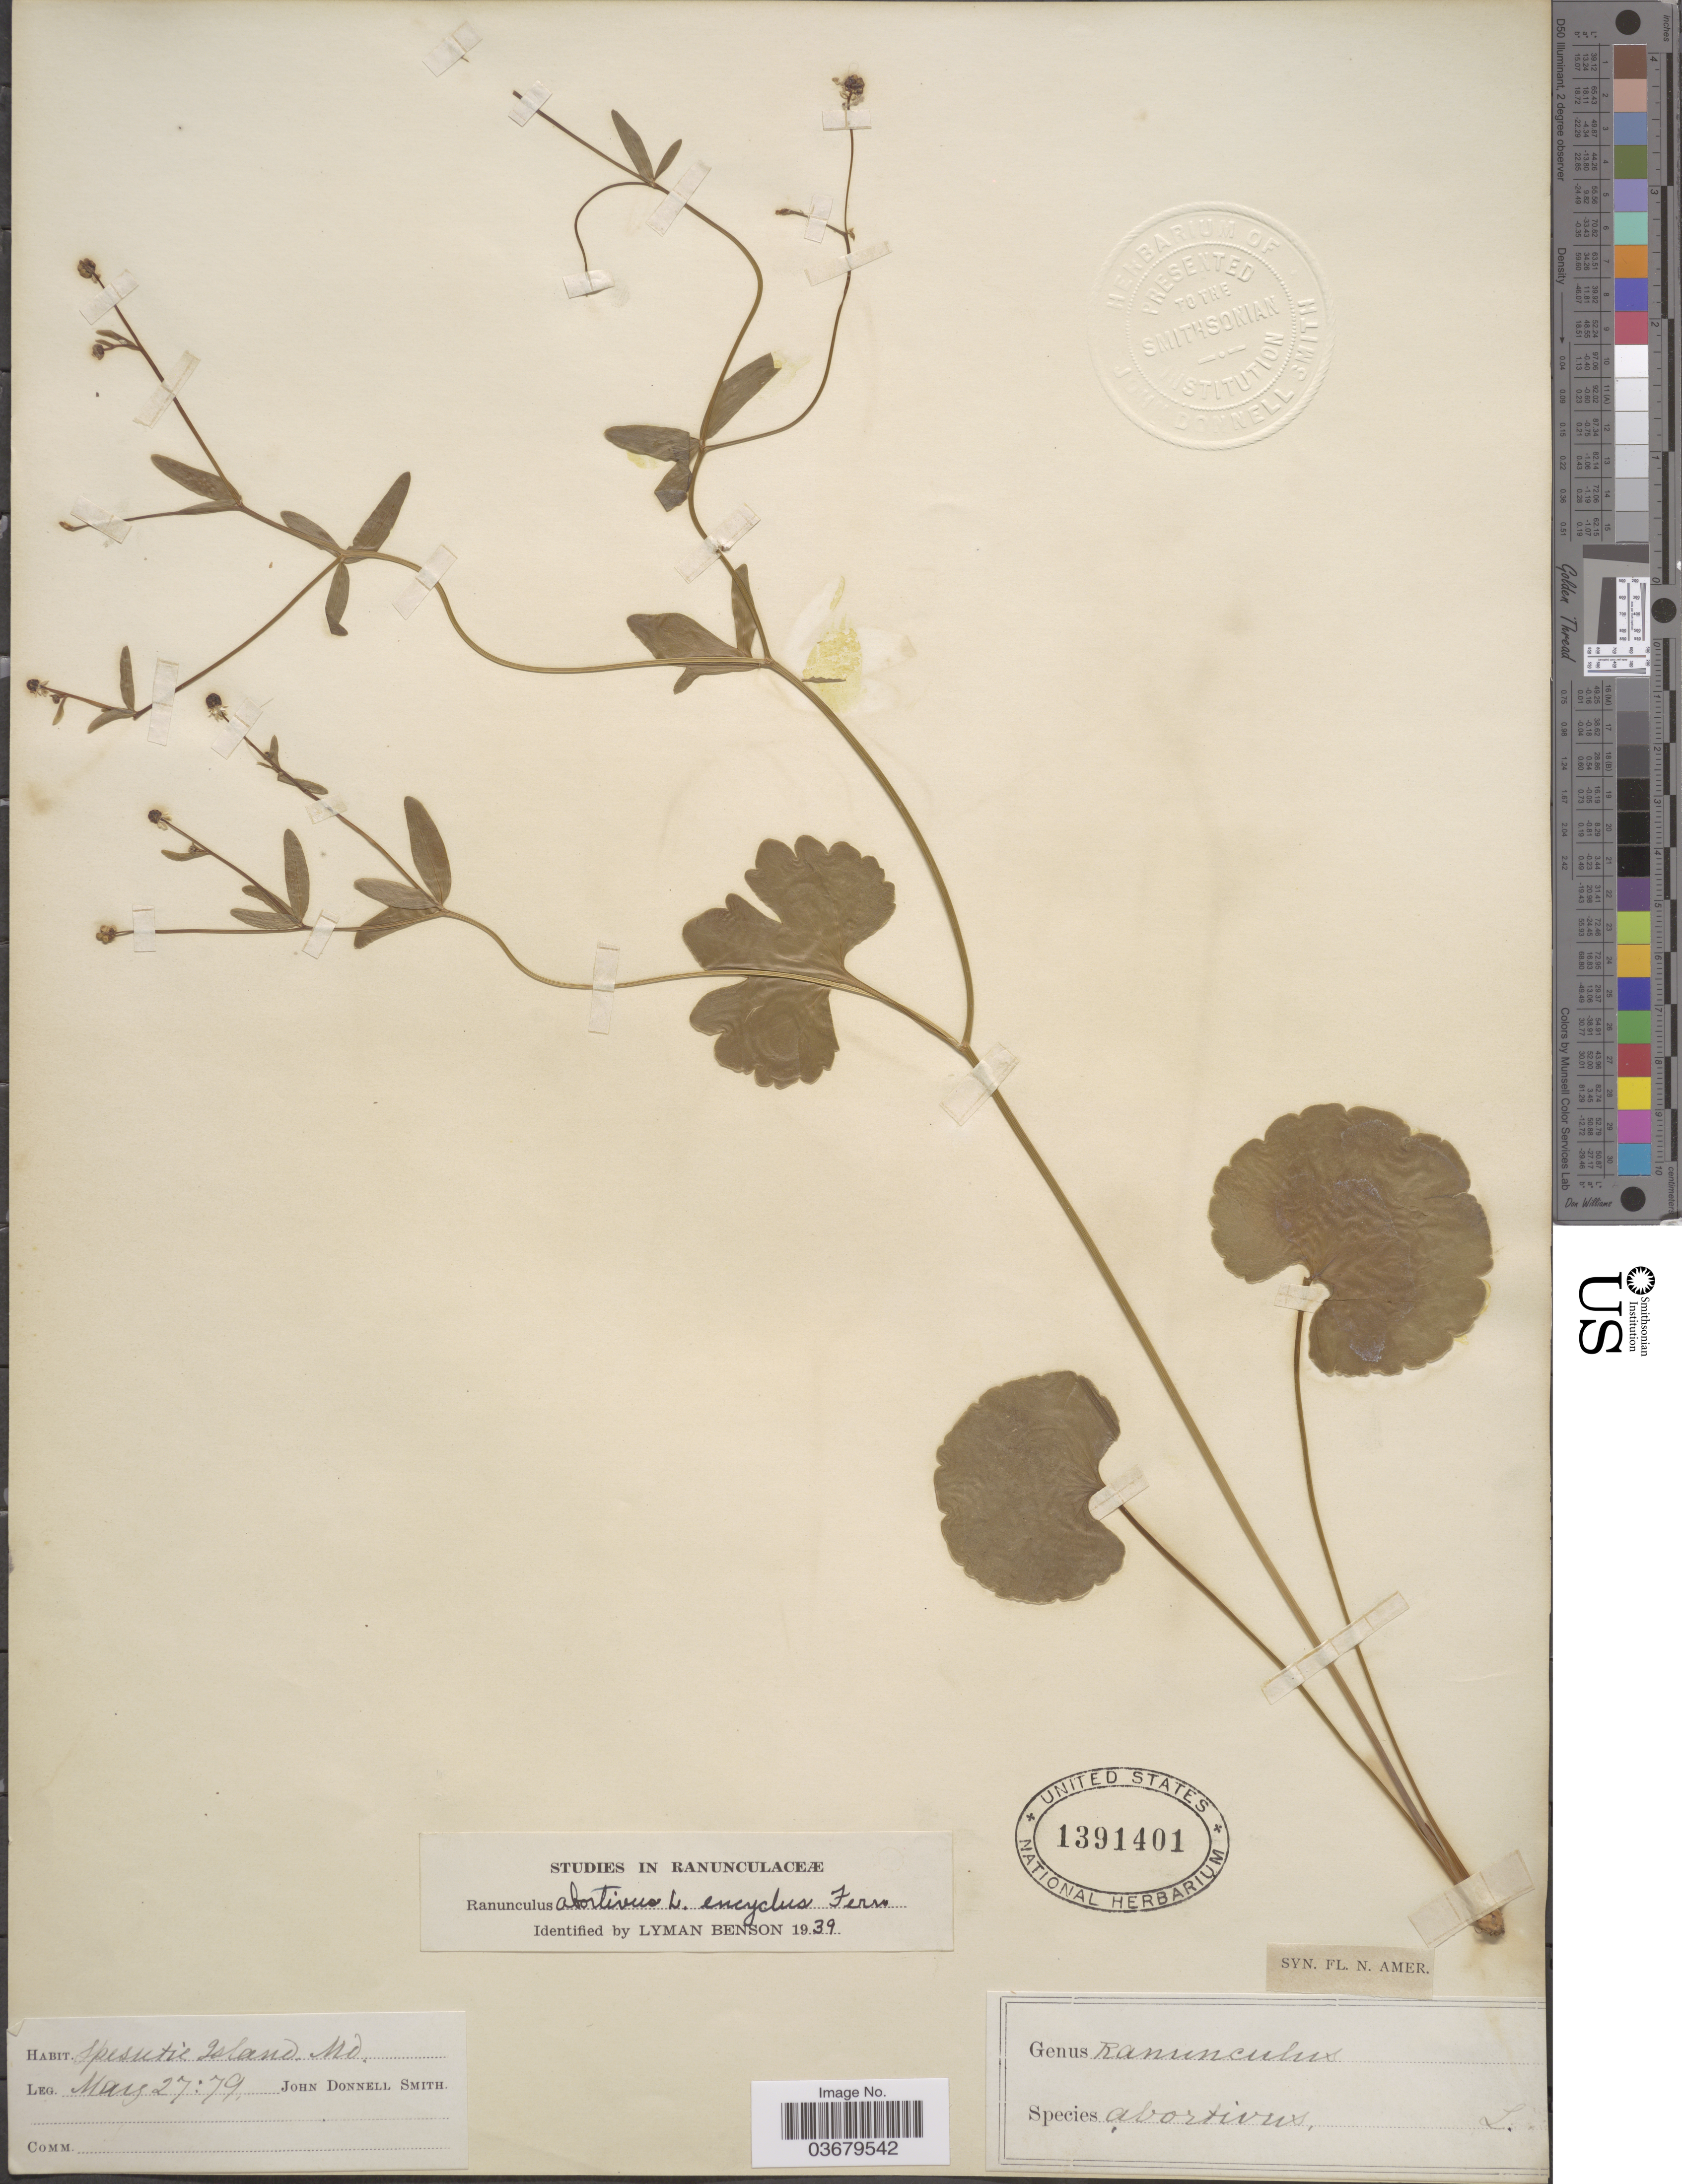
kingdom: Plantae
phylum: Tracheophyta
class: Magnoliopsida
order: Ranunculales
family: Ranunculaceae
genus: Ranunculus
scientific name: Ranunculus abortivus var. eucyclus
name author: Fernald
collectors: J. Donnell Smith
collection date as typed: Transcribed d/m/y: 27/5/79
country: United States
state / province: Maryland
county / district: Harford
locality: Spesutie Island.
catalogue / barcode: US 1391401